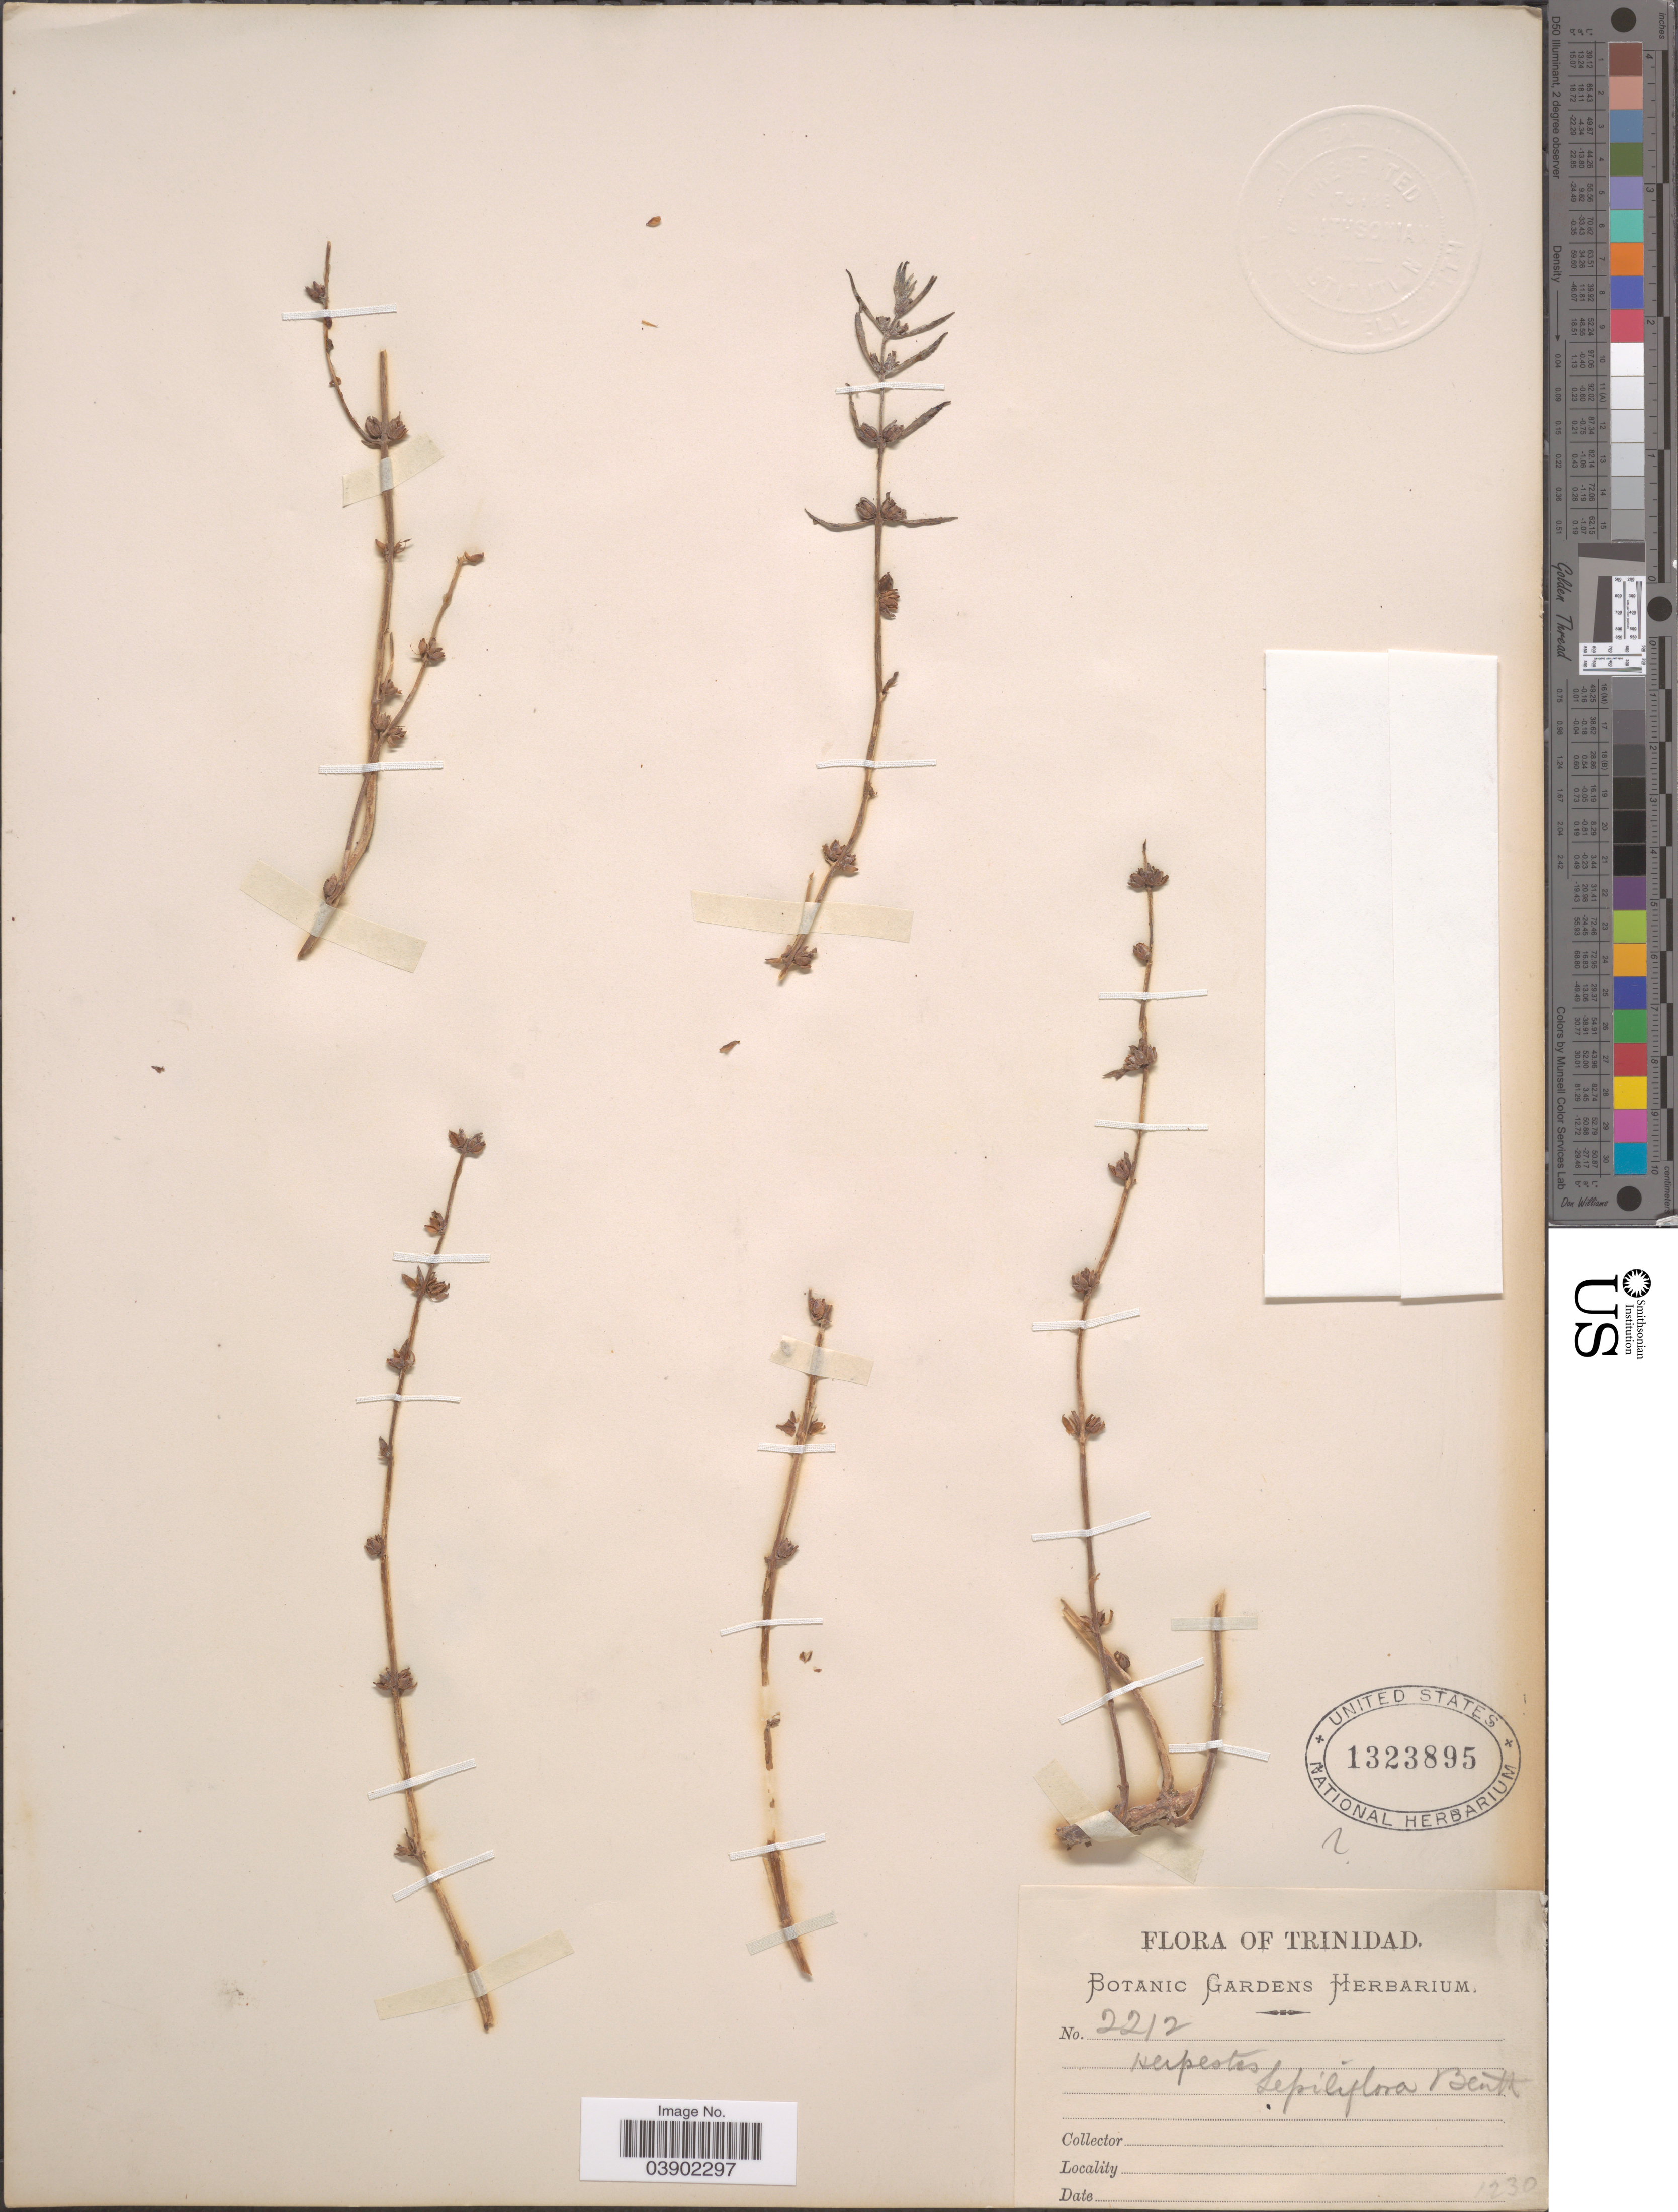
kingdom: Plantae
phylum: Tracheophyta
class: Magnoliopsida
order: Lamiales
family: Plantaginaceae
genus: Herpestis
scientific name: Herpestis sp.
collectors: ex herb. Botanic Gardens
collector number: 2212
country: Trinidad and Tobago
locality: Trinidad.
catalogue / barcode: US 1323895